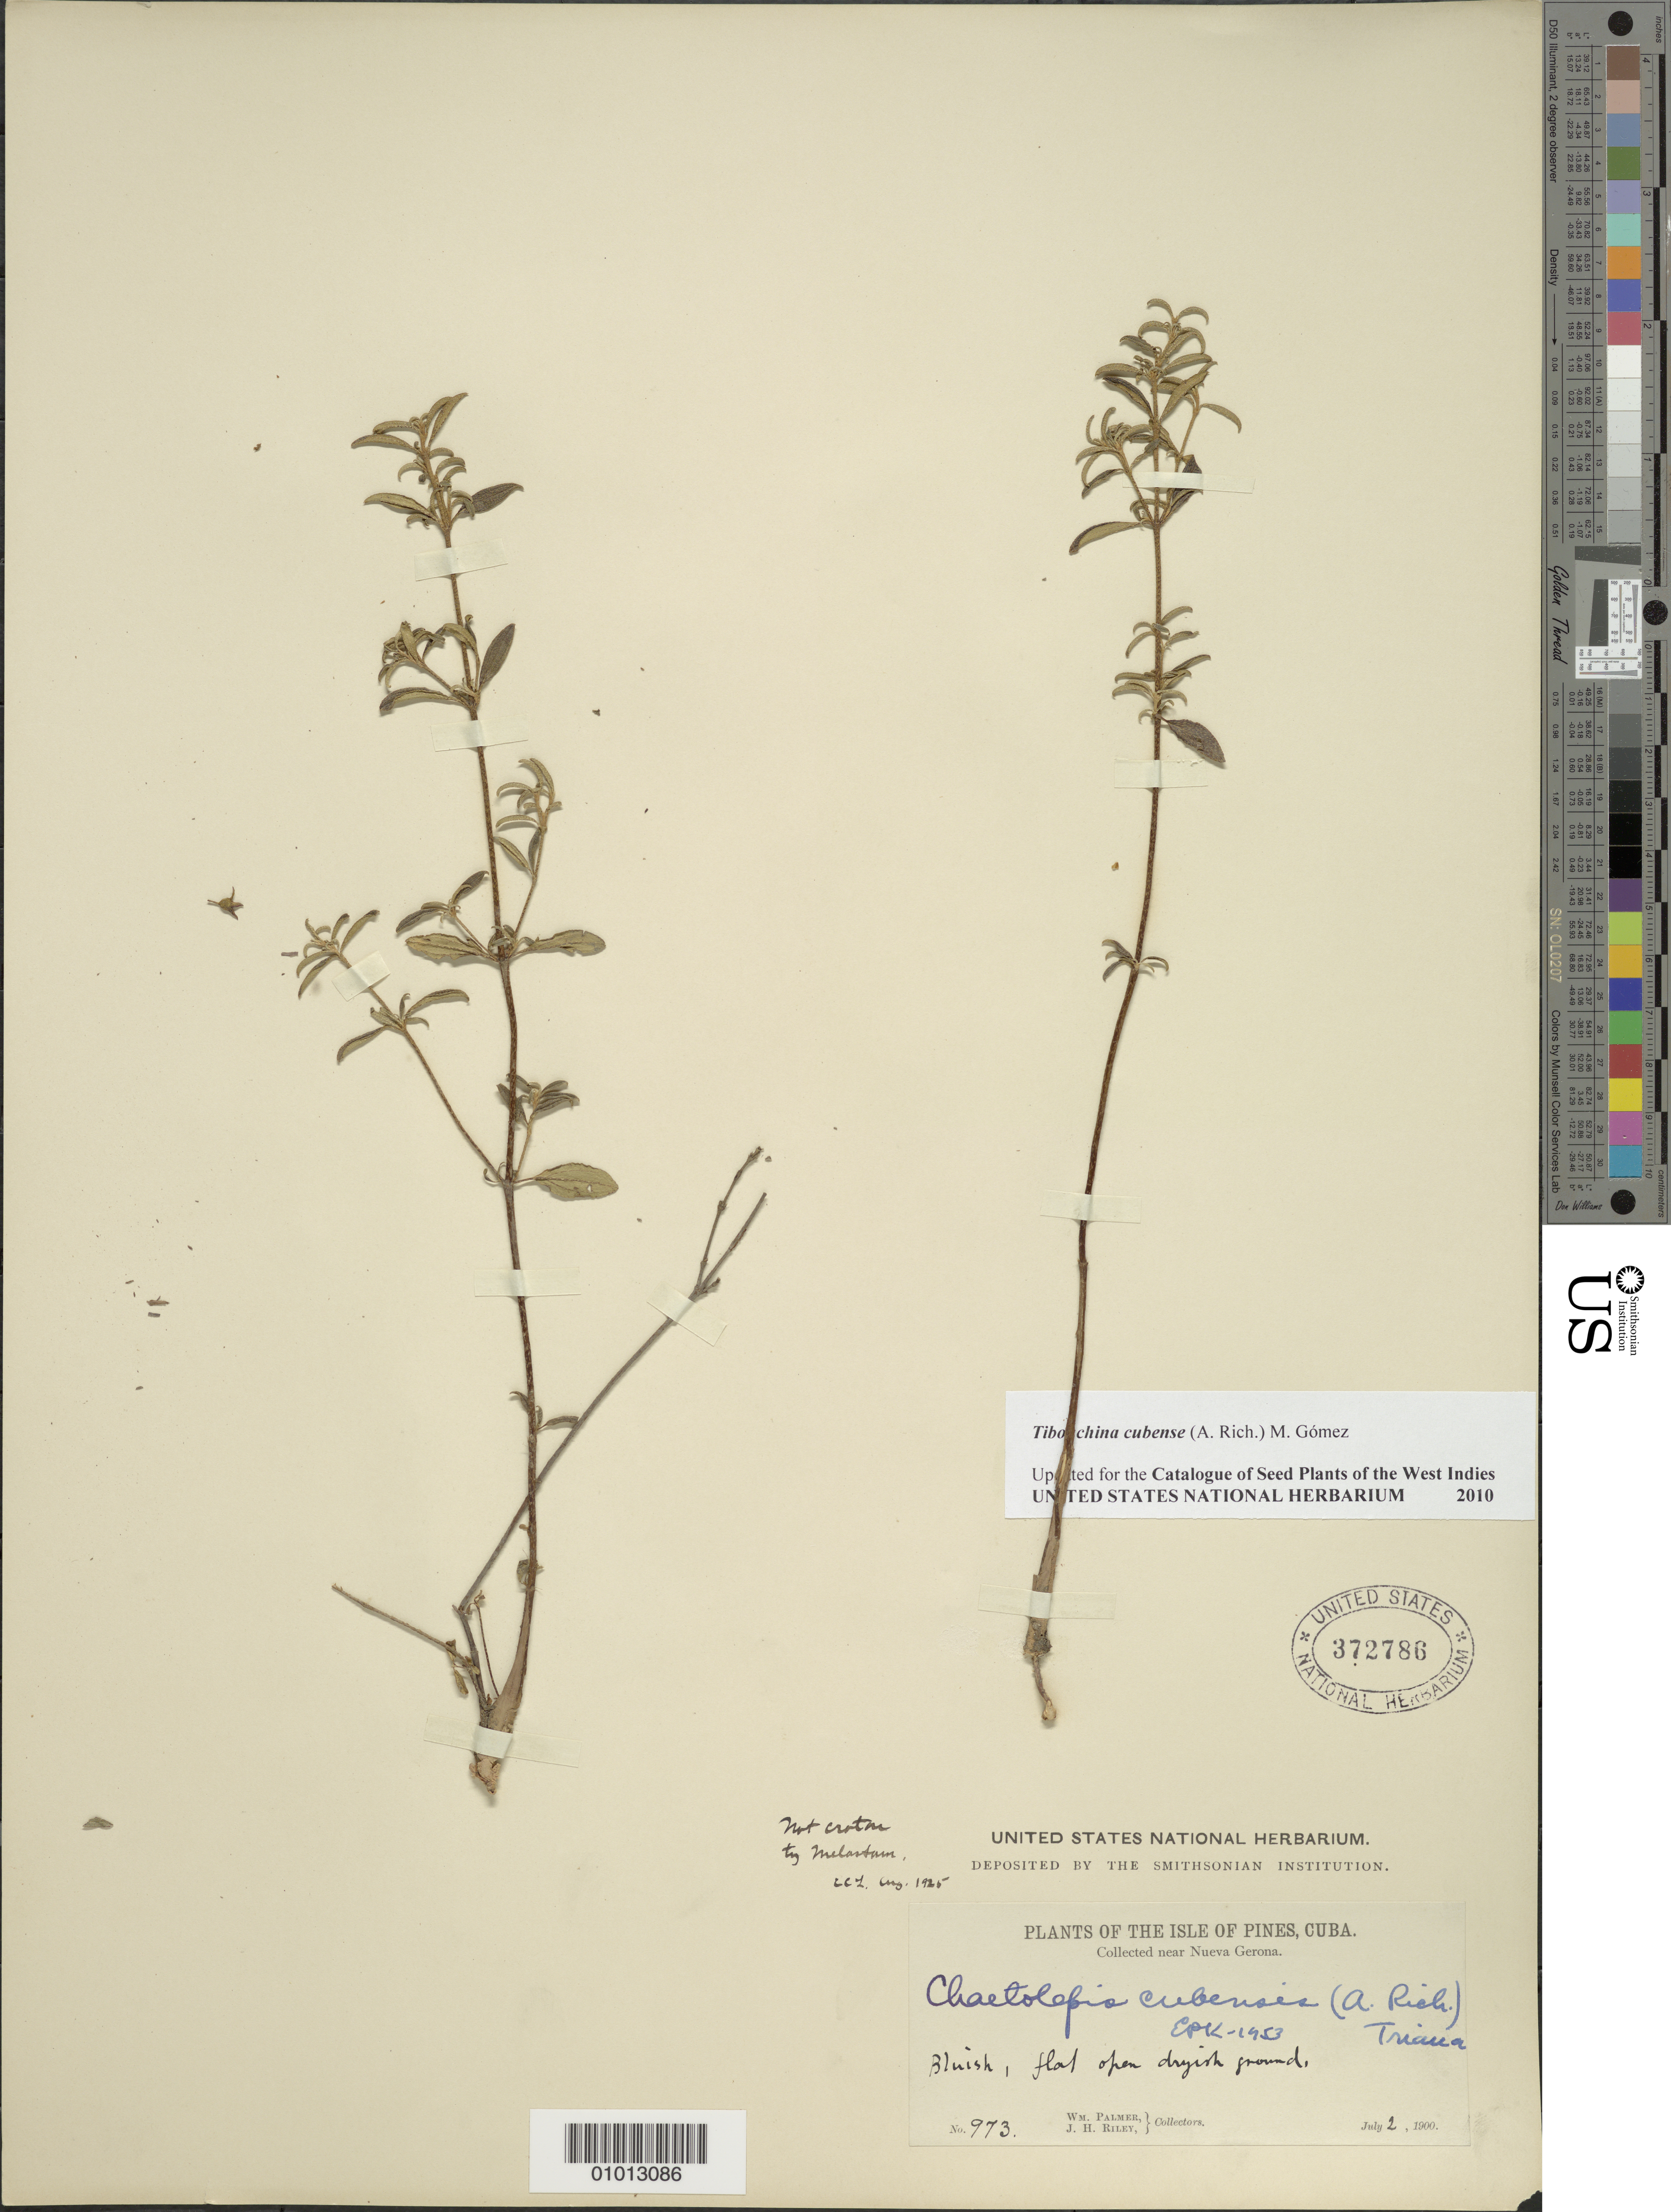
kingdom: Plantae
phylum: Tracheophyta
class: Magnoliopsida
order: Myrtales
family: Melastomataceae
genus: Arthrostemma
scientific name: Arthrostemma cubense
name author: A. Rich.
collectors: W. Palmer & J. H. Riley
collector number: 973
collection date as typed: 02 Jul 1900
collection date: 1900-07-02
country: Cuba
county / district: Dry forest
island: Isla de la Juventud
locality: Isle of Pines, Near Nueva Gerona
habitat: Flat open dryish ground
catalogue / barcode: US 372786